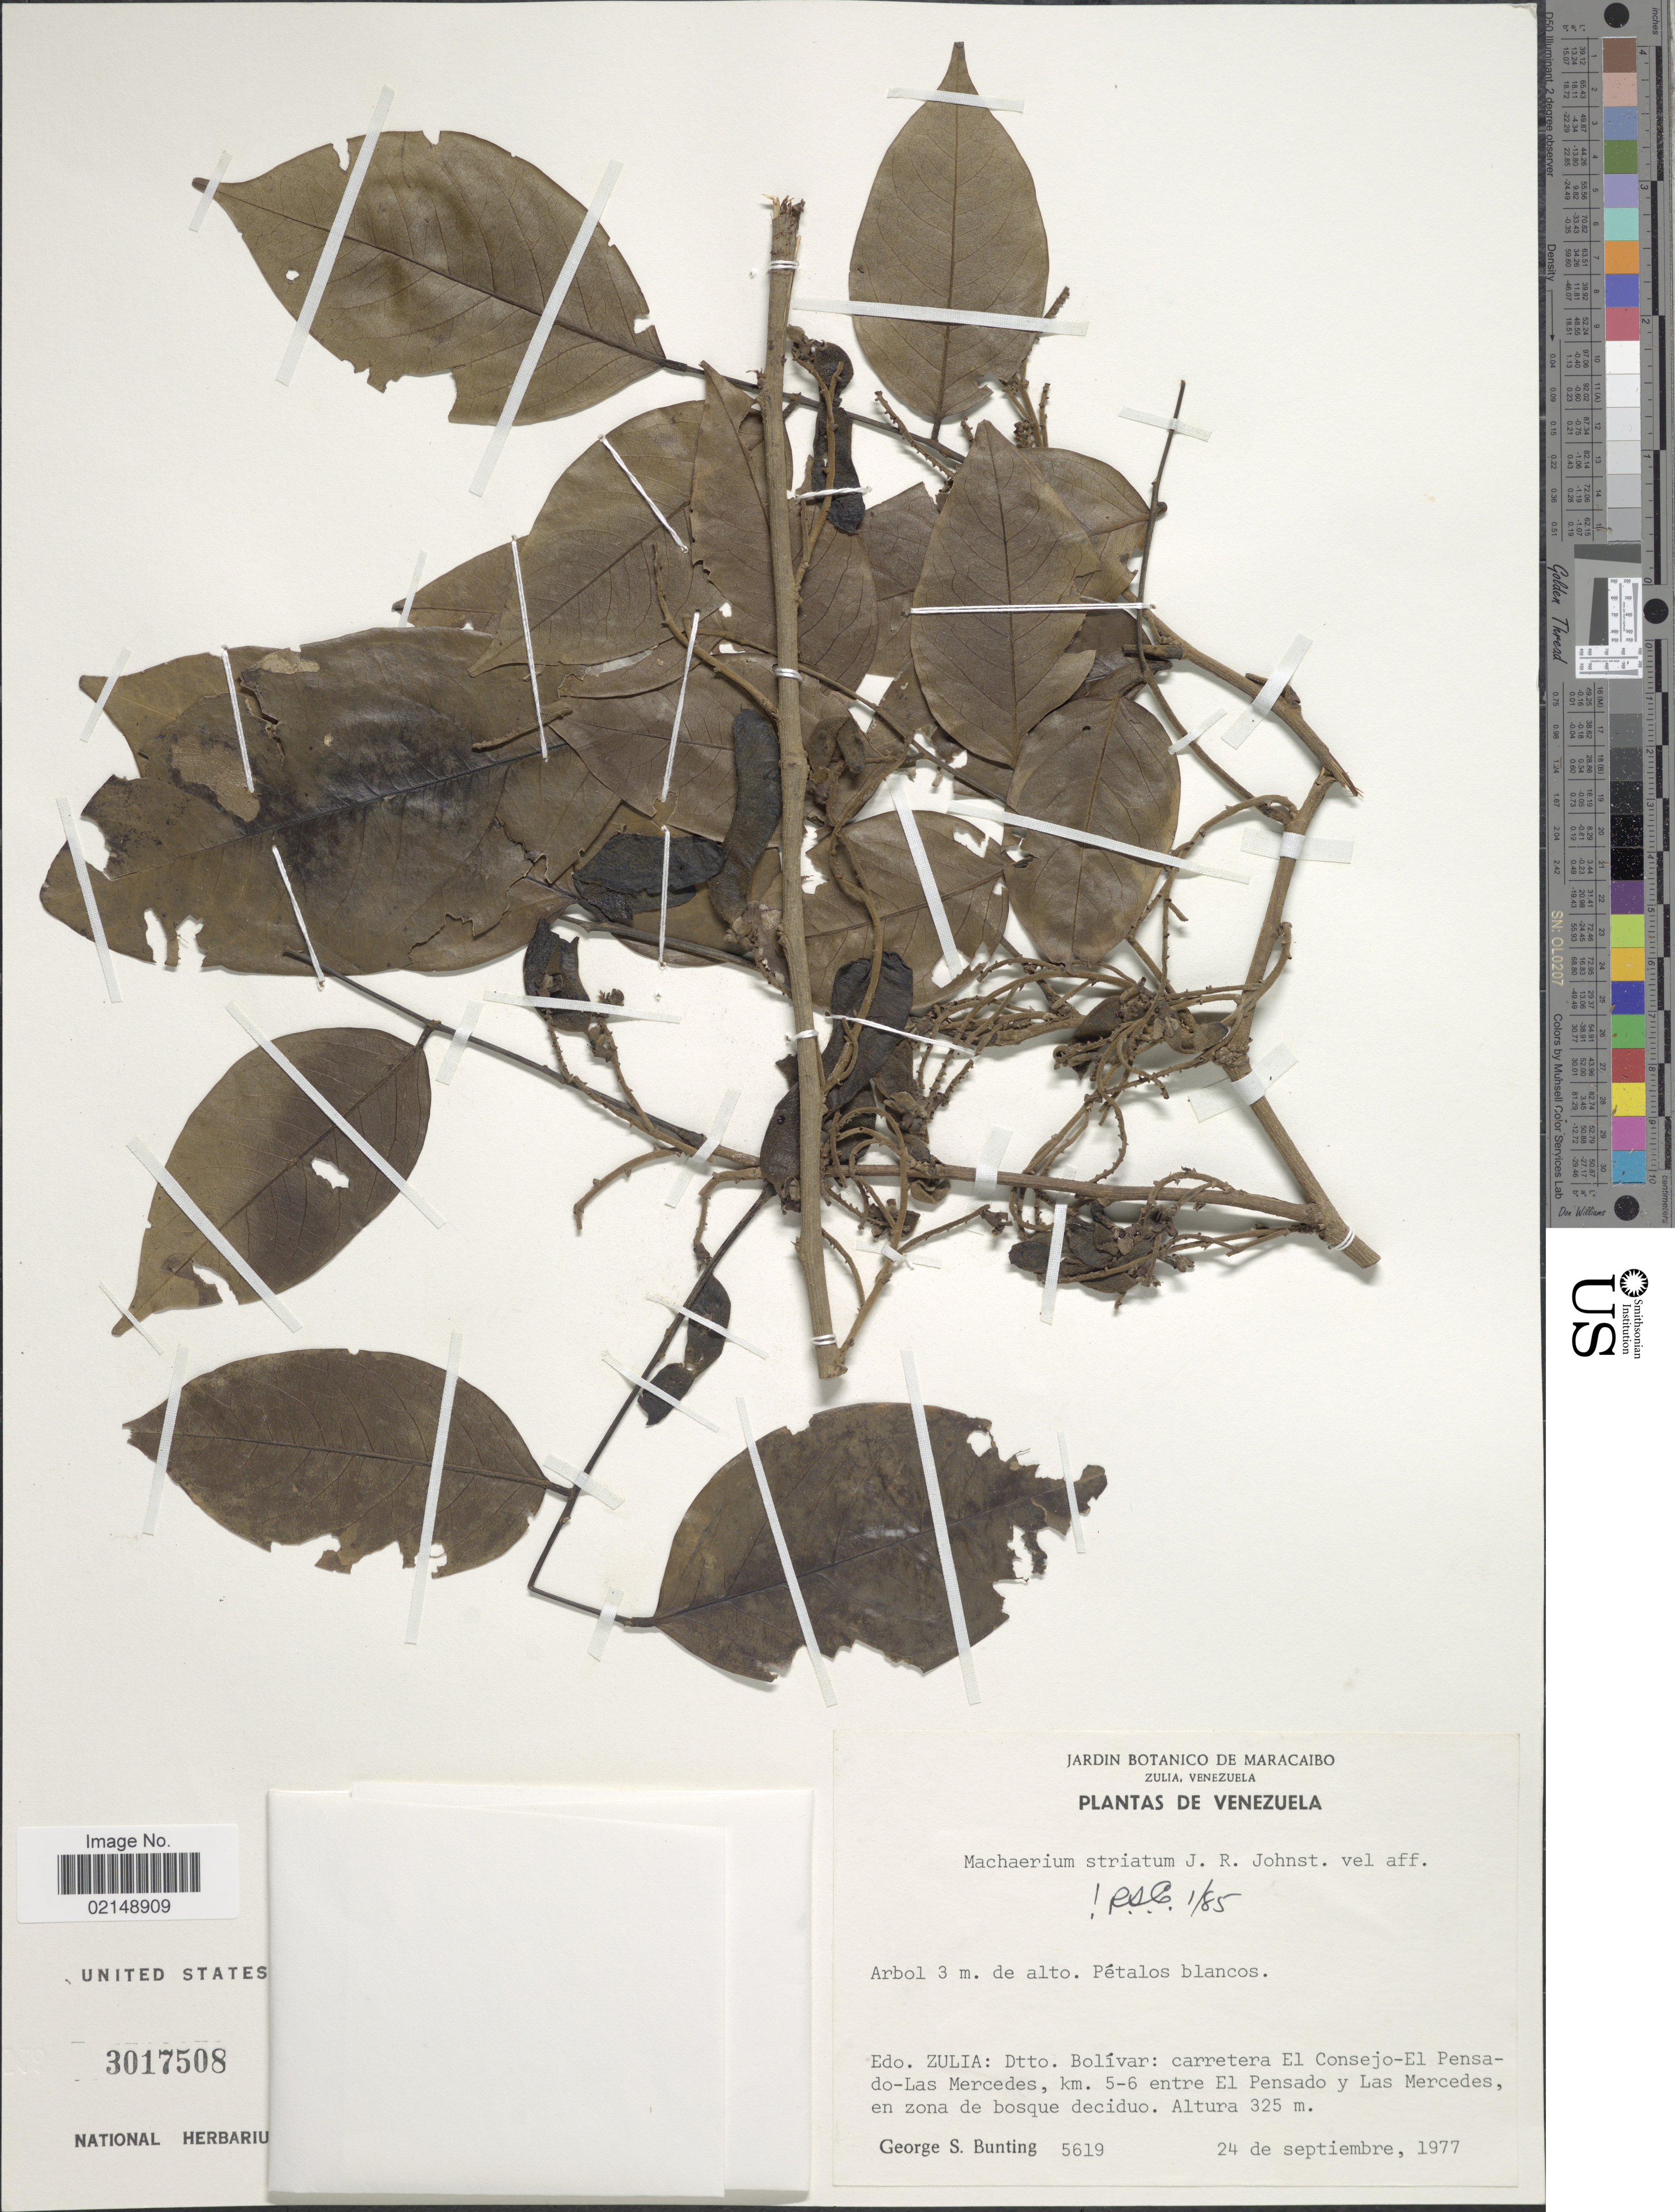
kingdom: Plantae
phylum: Tracheophyta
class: Magnoliopsida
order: Fabales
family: Fabaceae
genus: Machaerium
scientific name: Machaerium guaremalense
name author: Pittier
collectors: G. S. Bunting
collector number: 5619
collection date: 1977-09-24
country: Venezuela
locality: Edo: Zulia: Dtto: Bolivar: carretera El Consejo-El Pensado-Las Mercedes, km. 5-6 entre El Pensado y Las Mercedes, en zona de bosque deciduo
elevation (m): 325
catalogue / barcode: US 3017508